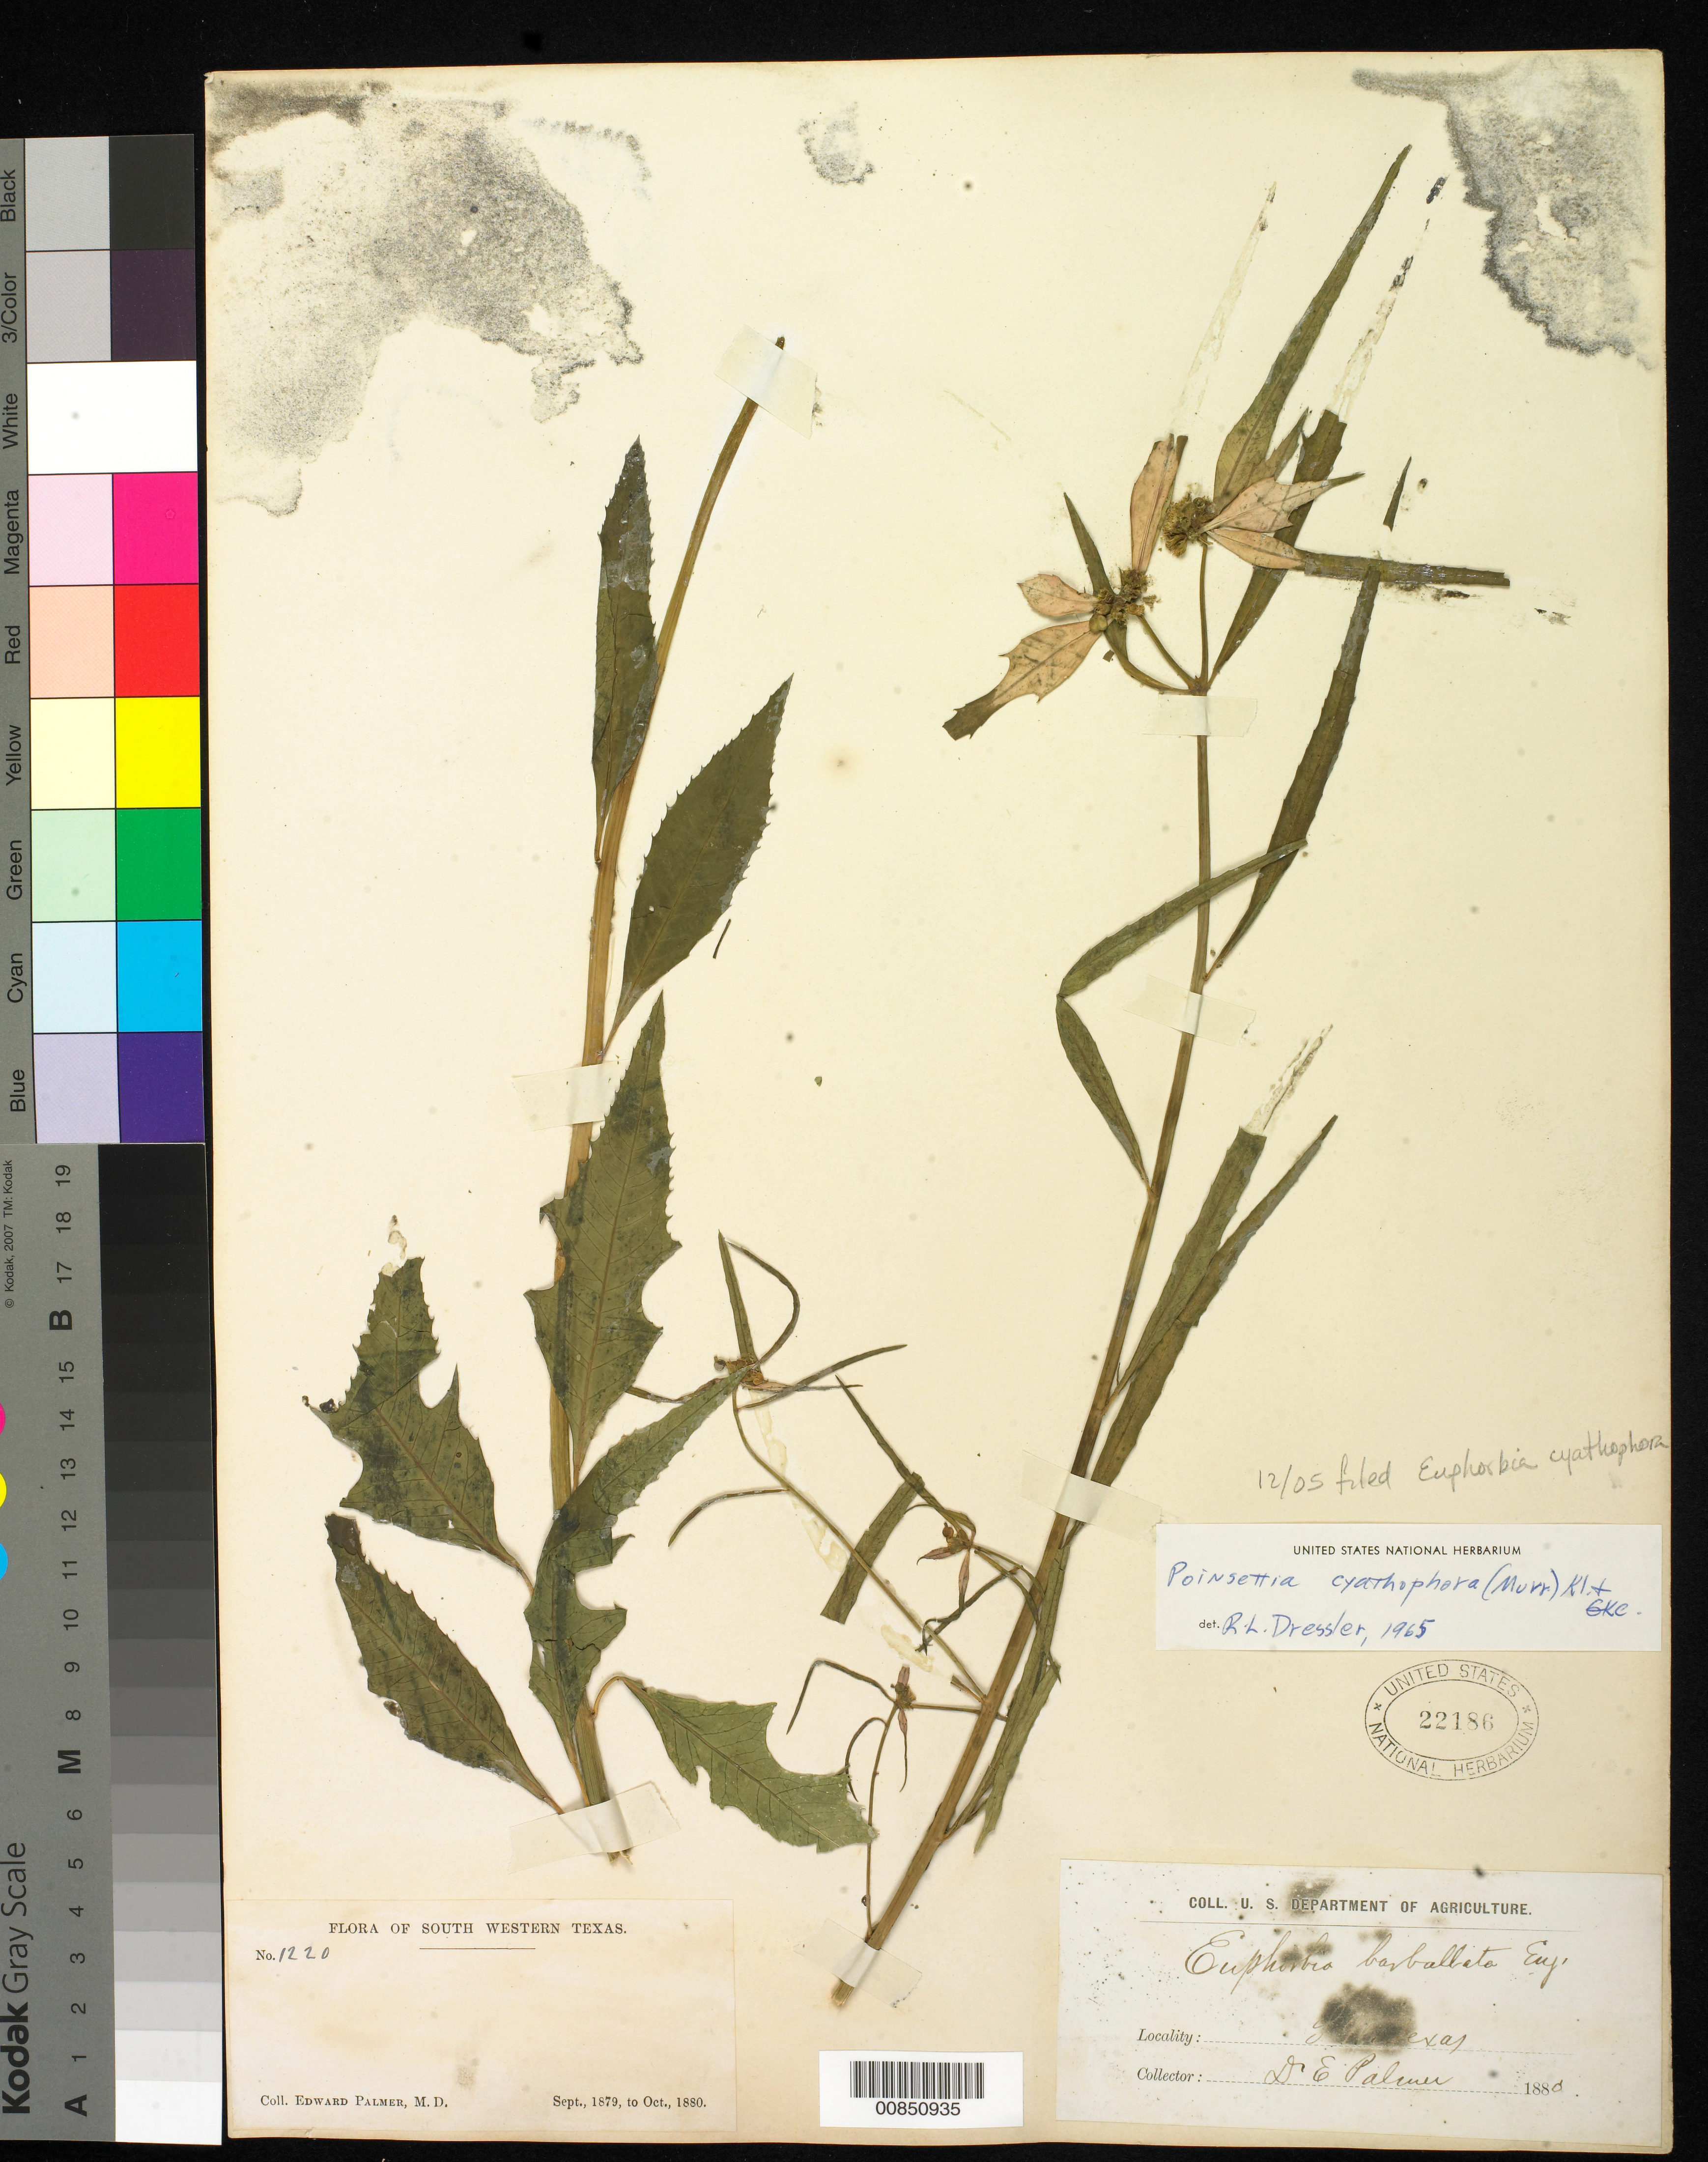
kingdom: Plantae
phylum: Tracheophyta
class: Magnoliopsida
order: Malpighiales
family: Euphorbiaceae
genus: Euphorbia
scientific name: Euphorbia heterophylla var. cyathophora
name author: (Murr.) Griseb.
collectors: E. Palmer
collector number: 1220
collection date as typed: Sep 1879 to -- Oct 1880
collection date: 1879-09/1880-10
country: United States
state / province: Texas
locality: South Westen Texas.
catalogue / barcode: US 22186